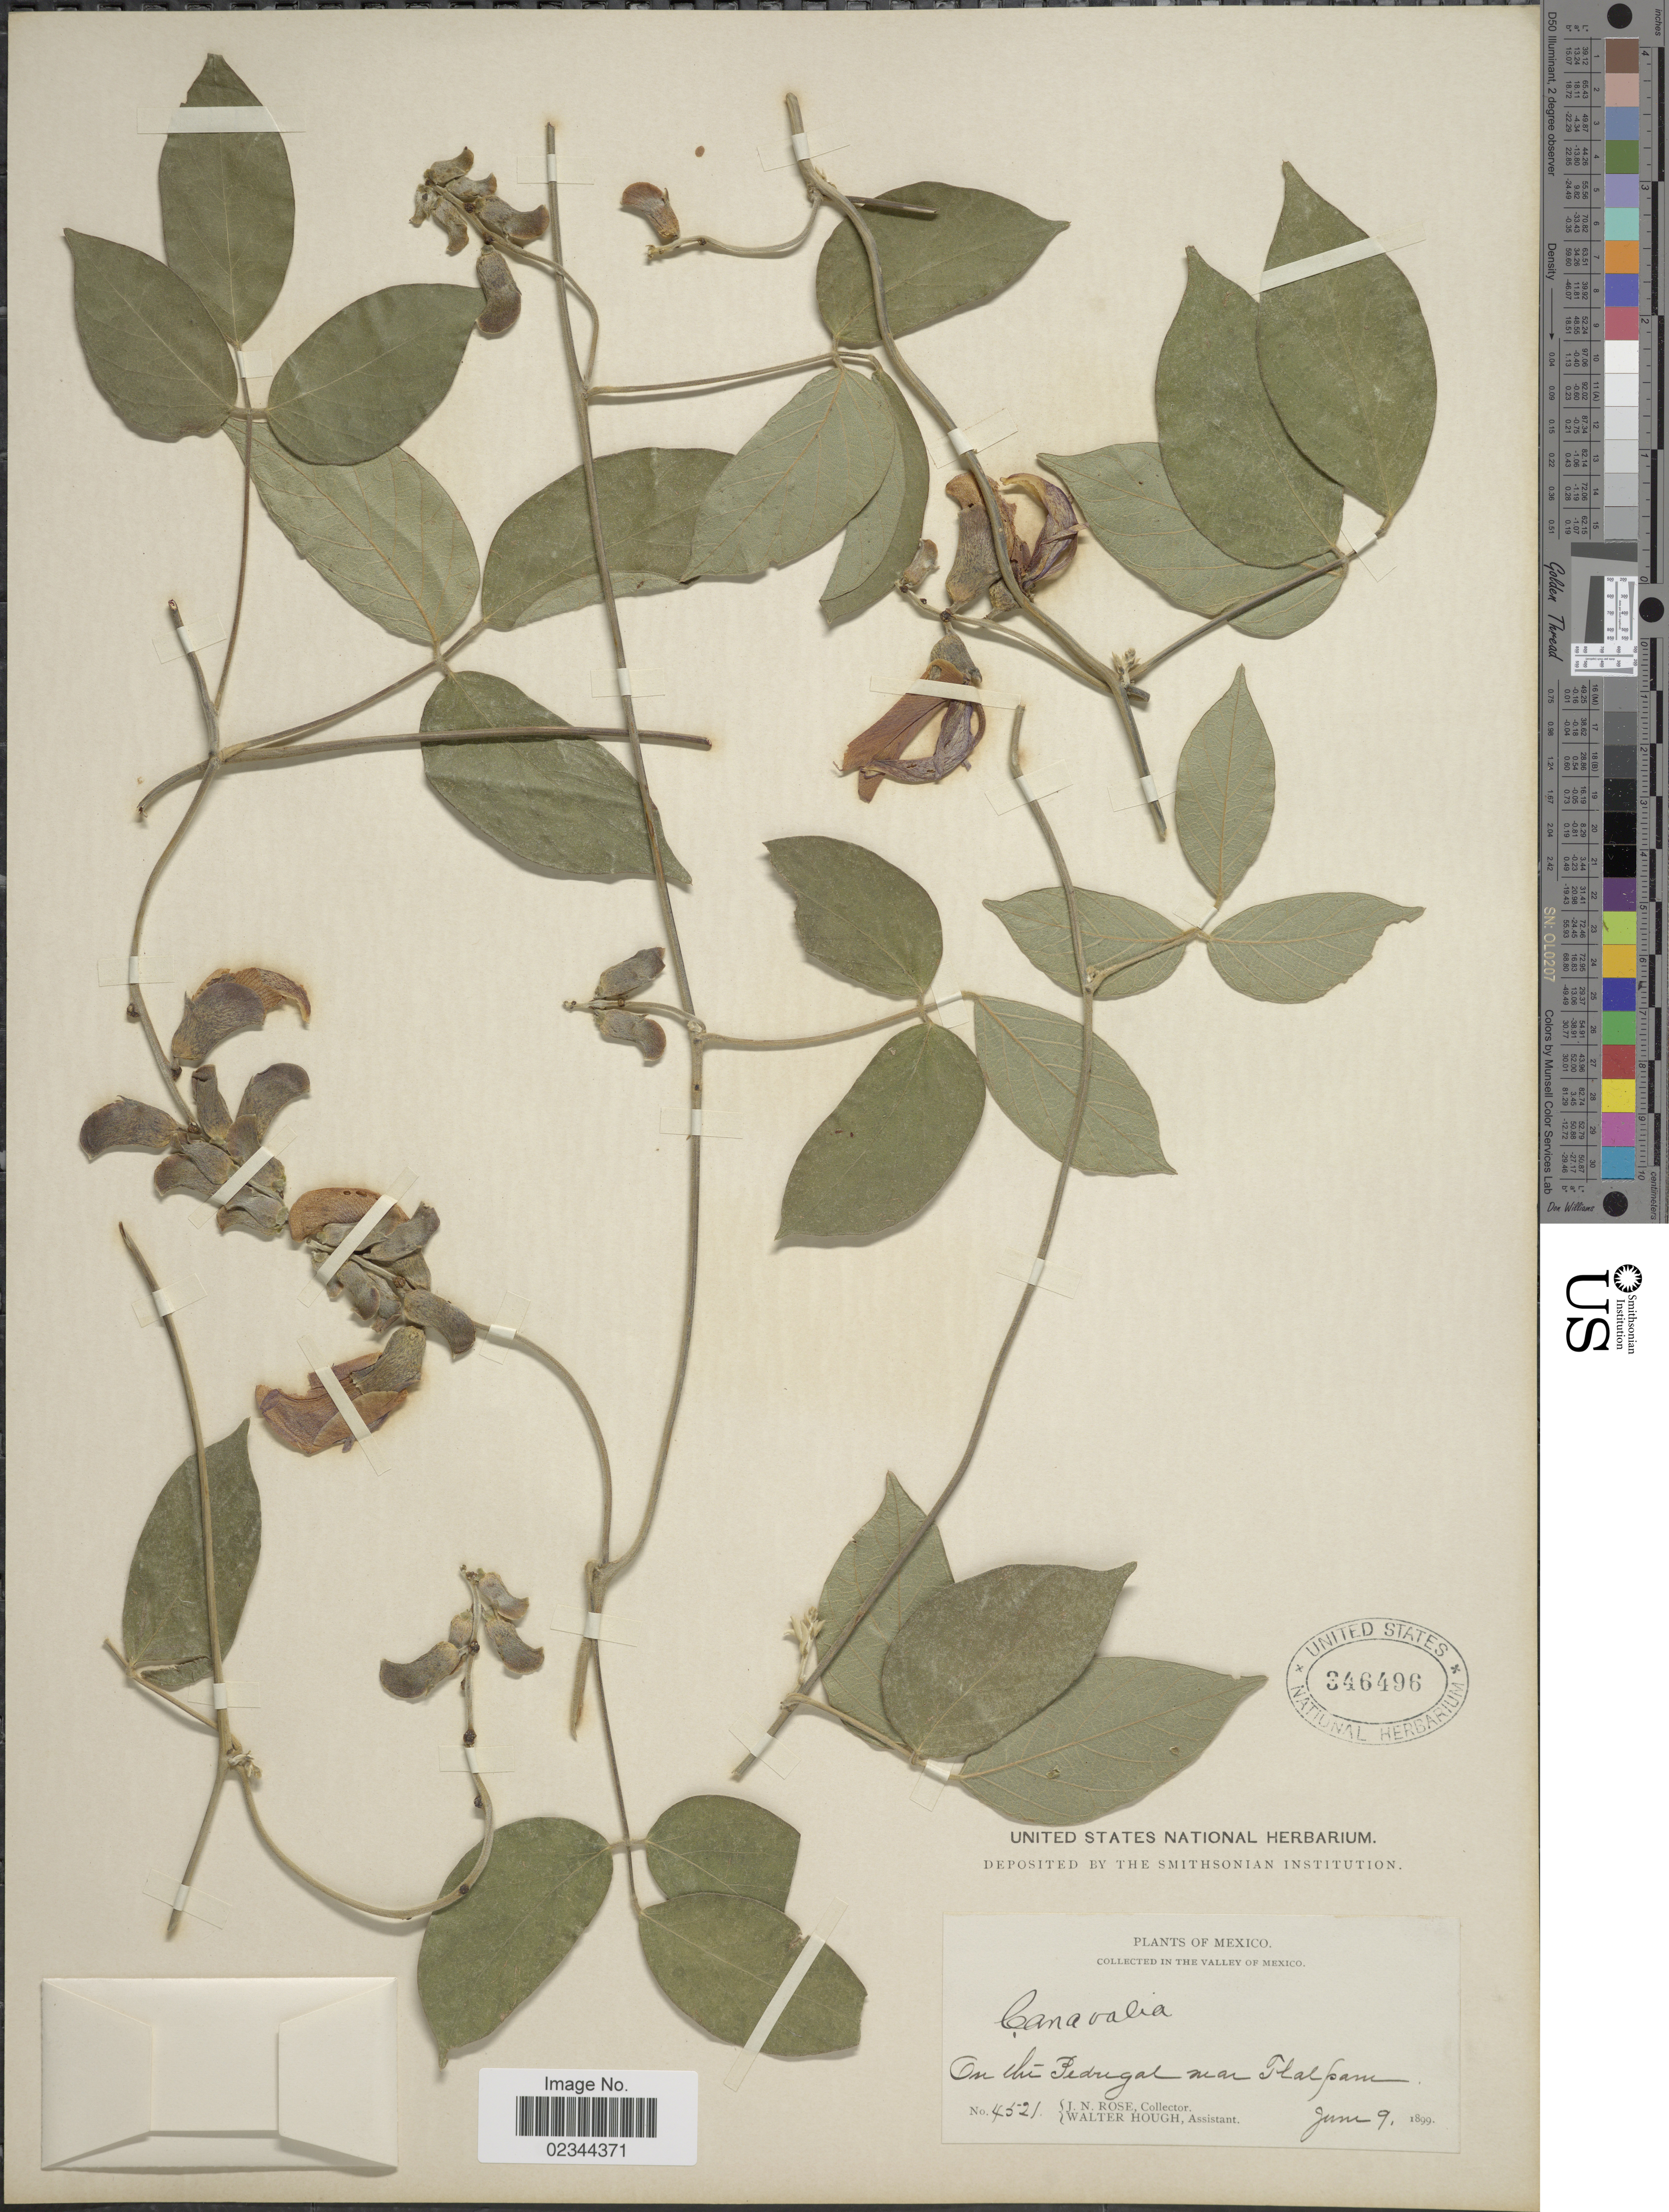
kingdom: Plantae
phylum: Tracheophyta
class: Magnoliopsida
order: Fabales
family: Fabaceae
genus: Canavalia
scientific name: Canavalia villosa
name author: Benth.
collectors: J. N. Rose & W. Hough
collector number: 4521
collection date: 1899-06-09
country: Mexico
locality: In the valley of Mexico, on the Pedregal near Tlalpam.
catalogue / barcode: US 346496